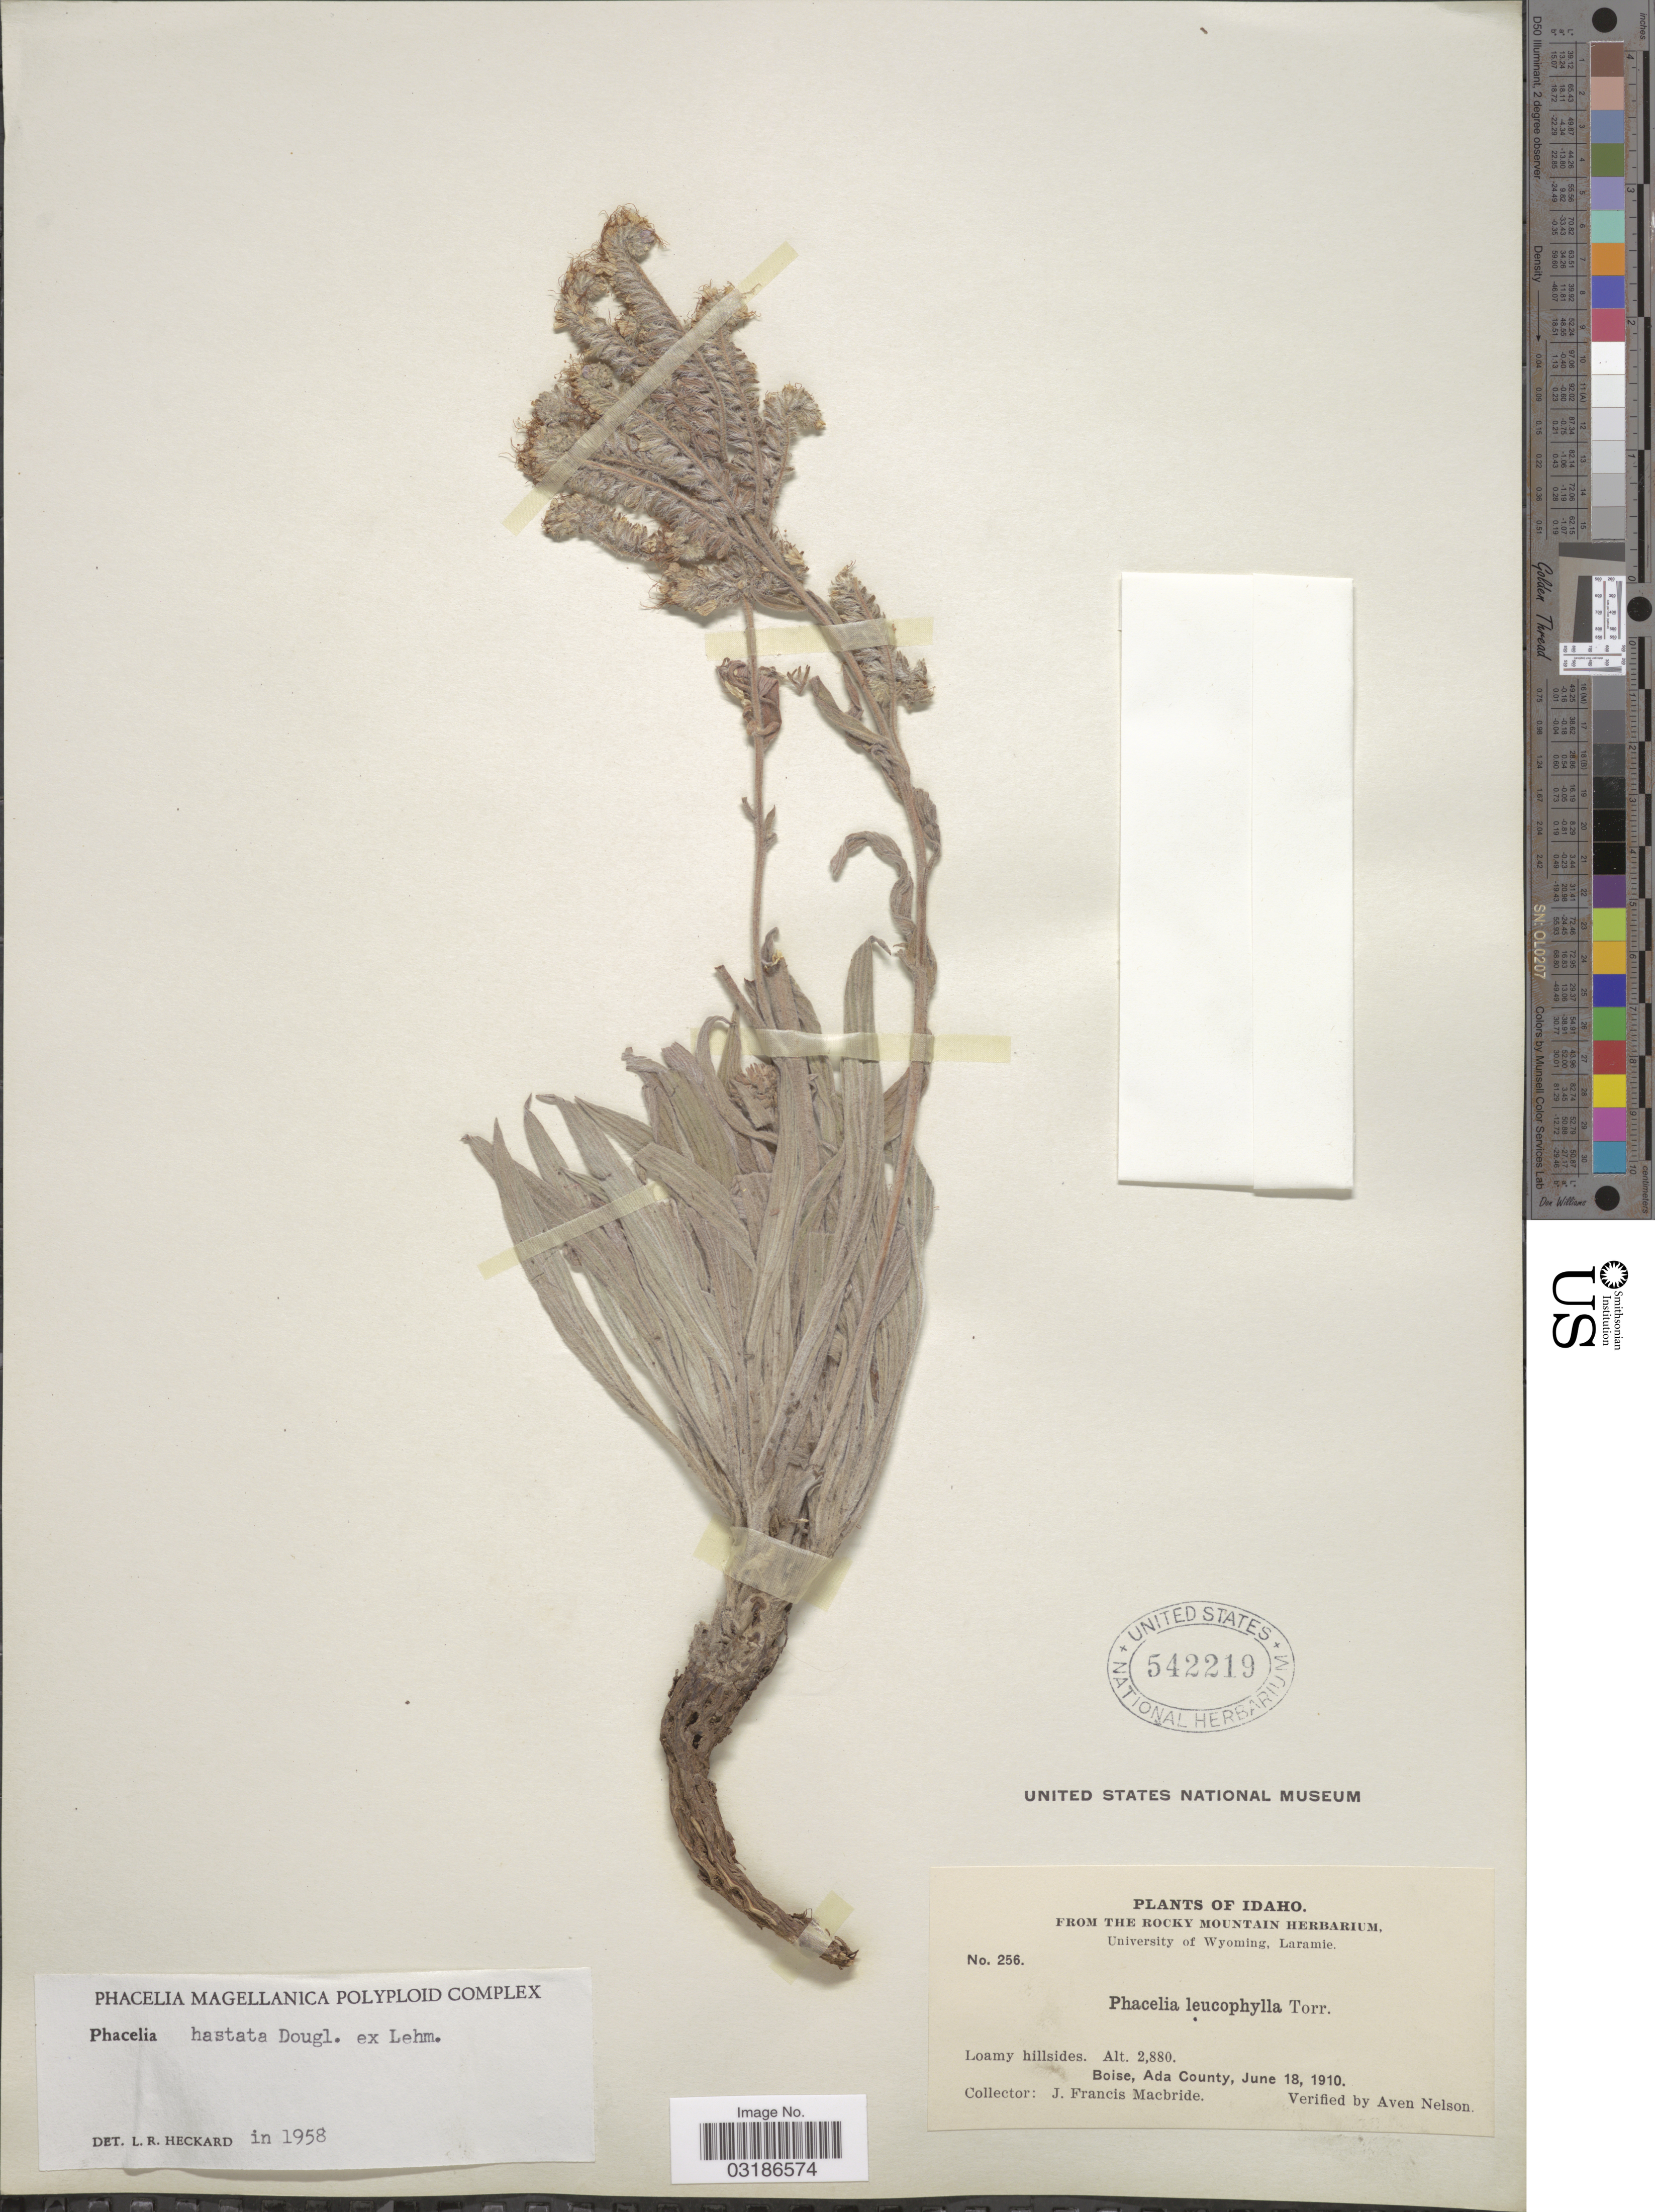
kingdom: Plantae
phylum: Tracheophyta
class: Magnoliopsida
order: Boraginales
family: Hydrophyllaceae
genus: Phacelia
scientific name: Phacelia hastata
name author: Douglas ex Lehm.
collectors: J. F. Macbride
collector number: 256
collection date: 1910-06-18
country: United States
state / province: Idaho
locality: Boise, Ada County.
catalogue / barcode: US 542219